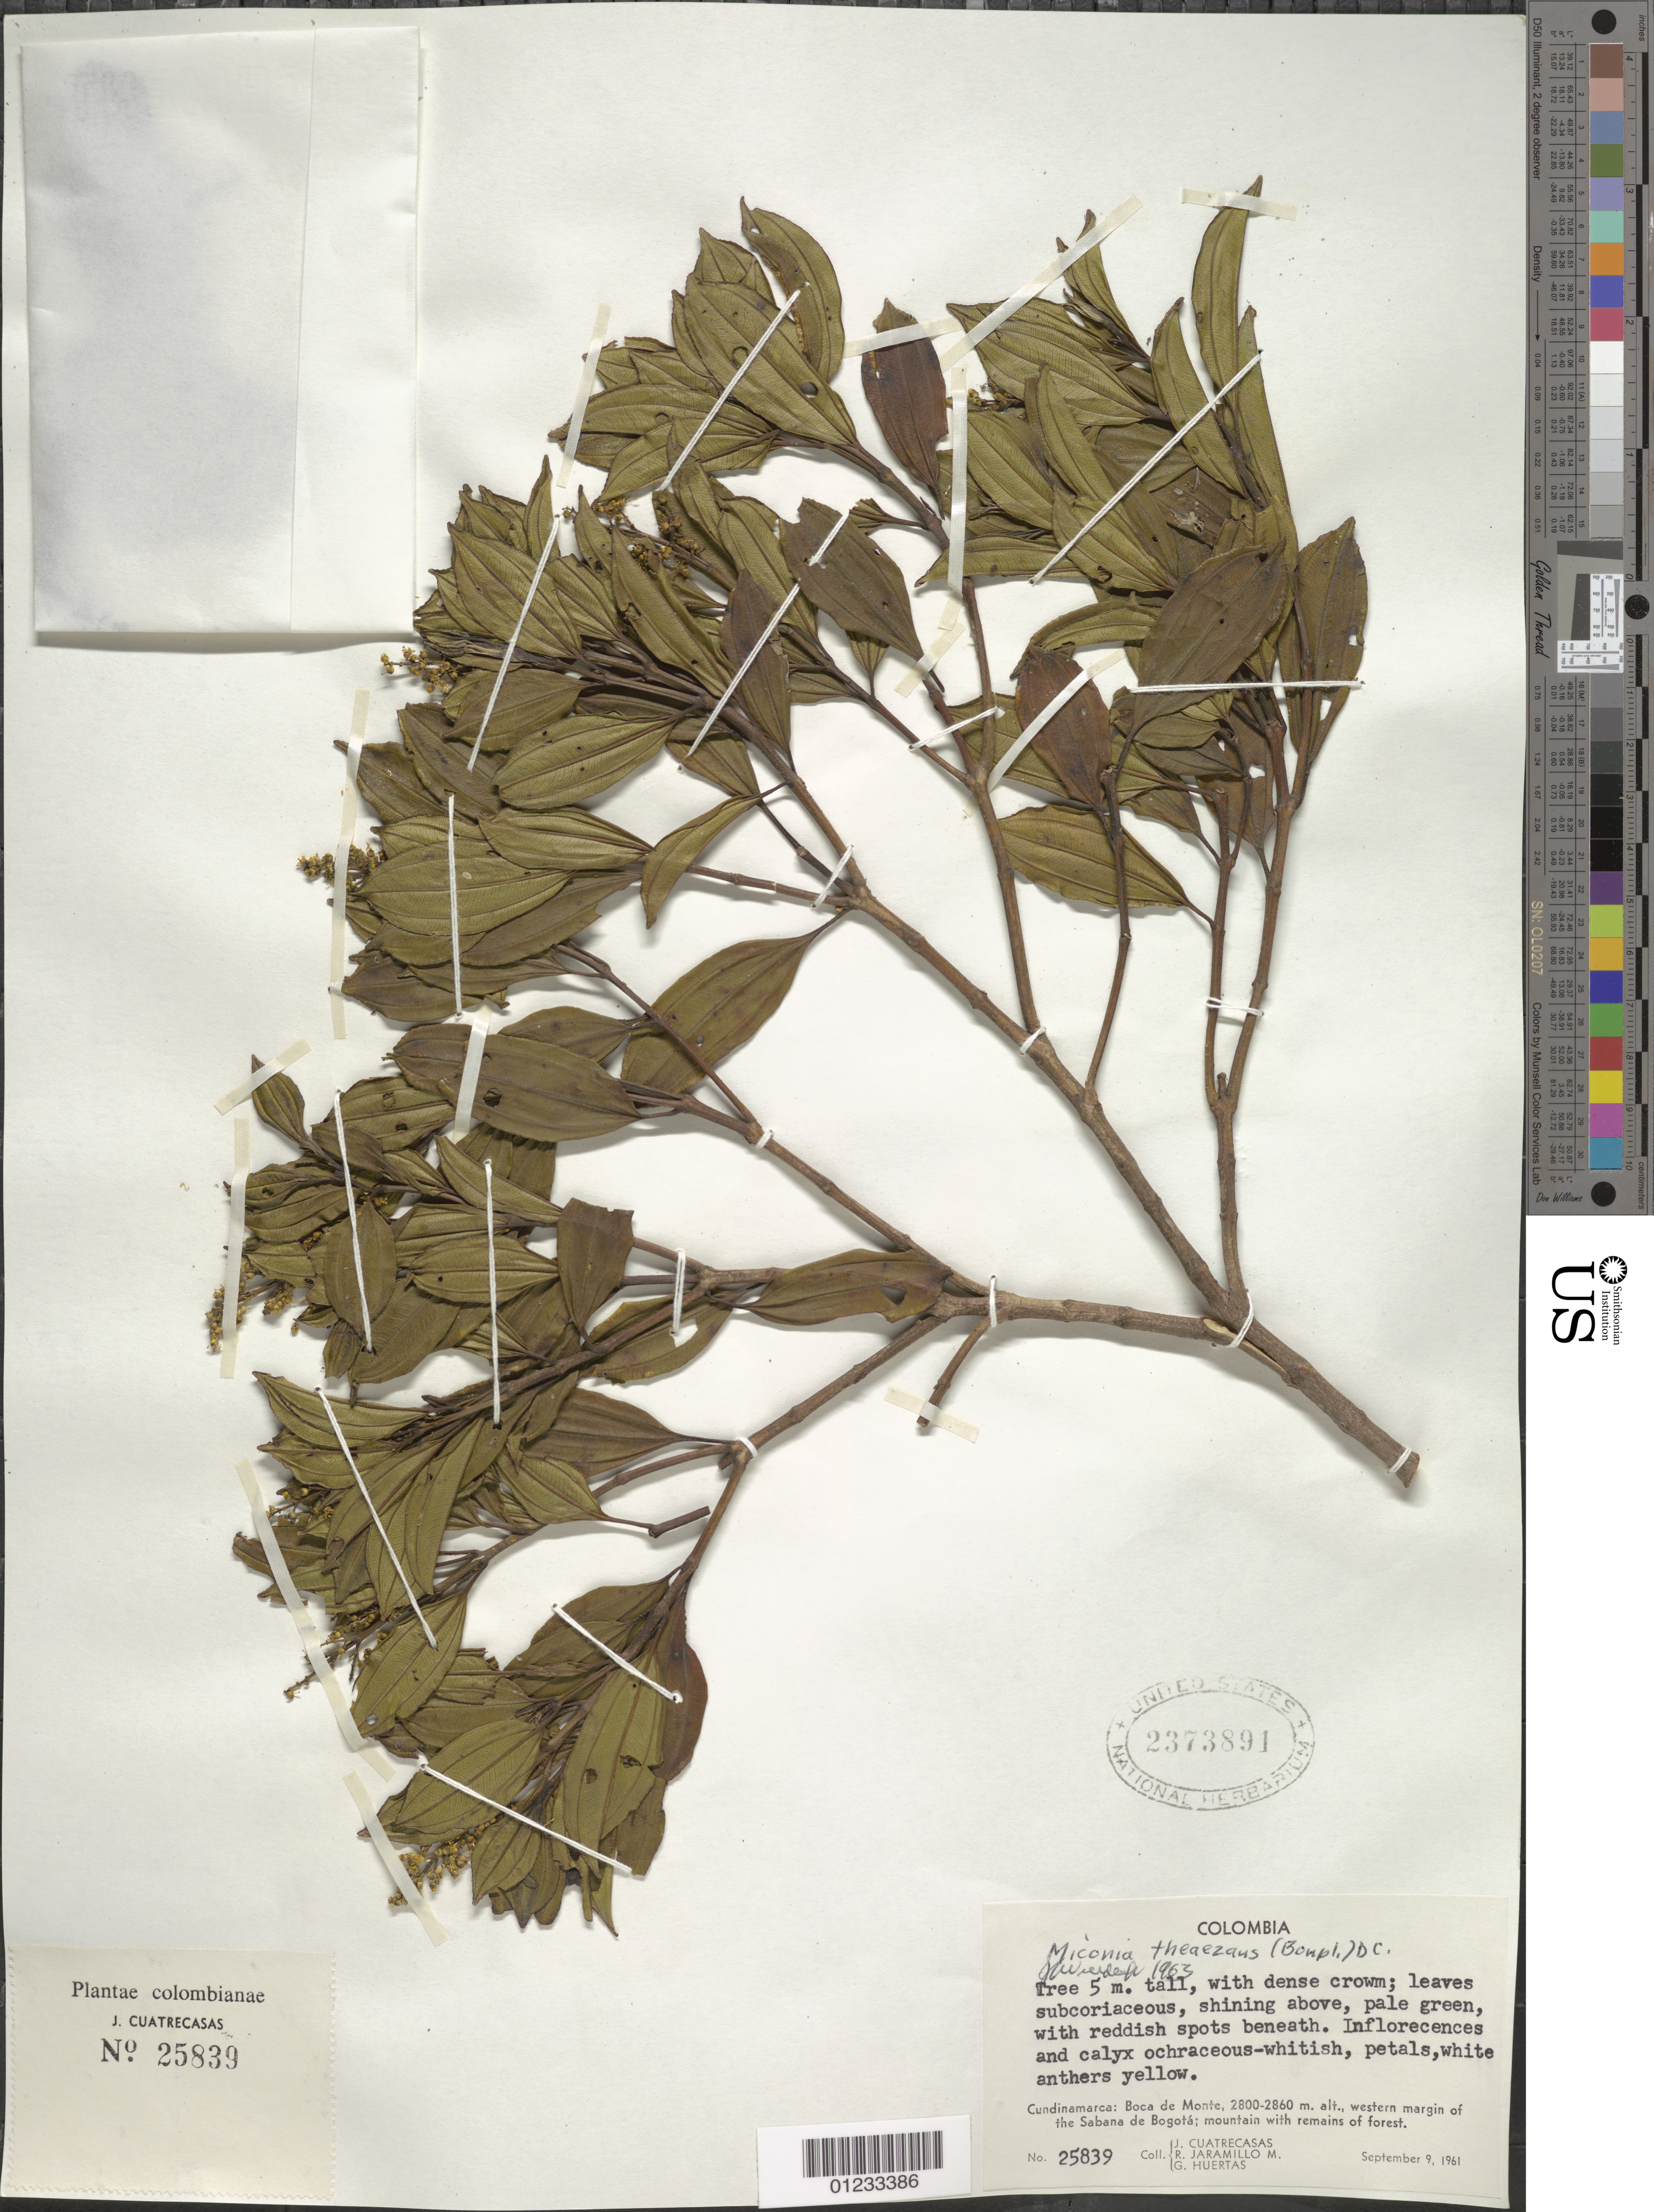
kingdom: Plantae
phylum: Tracheophyta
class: Magnoliopsida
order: Myrtales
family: Melastomataceae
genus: Miconia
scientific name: Miconia theizans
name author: (Bonpl.) Cogn.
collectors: J. Cuatrecasas, R. Jaramillo M. & G. Huertas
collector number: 25839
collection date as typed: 9-Sep-61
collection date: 1961-09-09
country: Colombia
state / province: Cundinamarca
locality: Boca de Monte, W margin of the Sabana de Bogota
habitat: mountain with remains of forest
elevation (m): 2800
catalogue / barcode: US 2373891